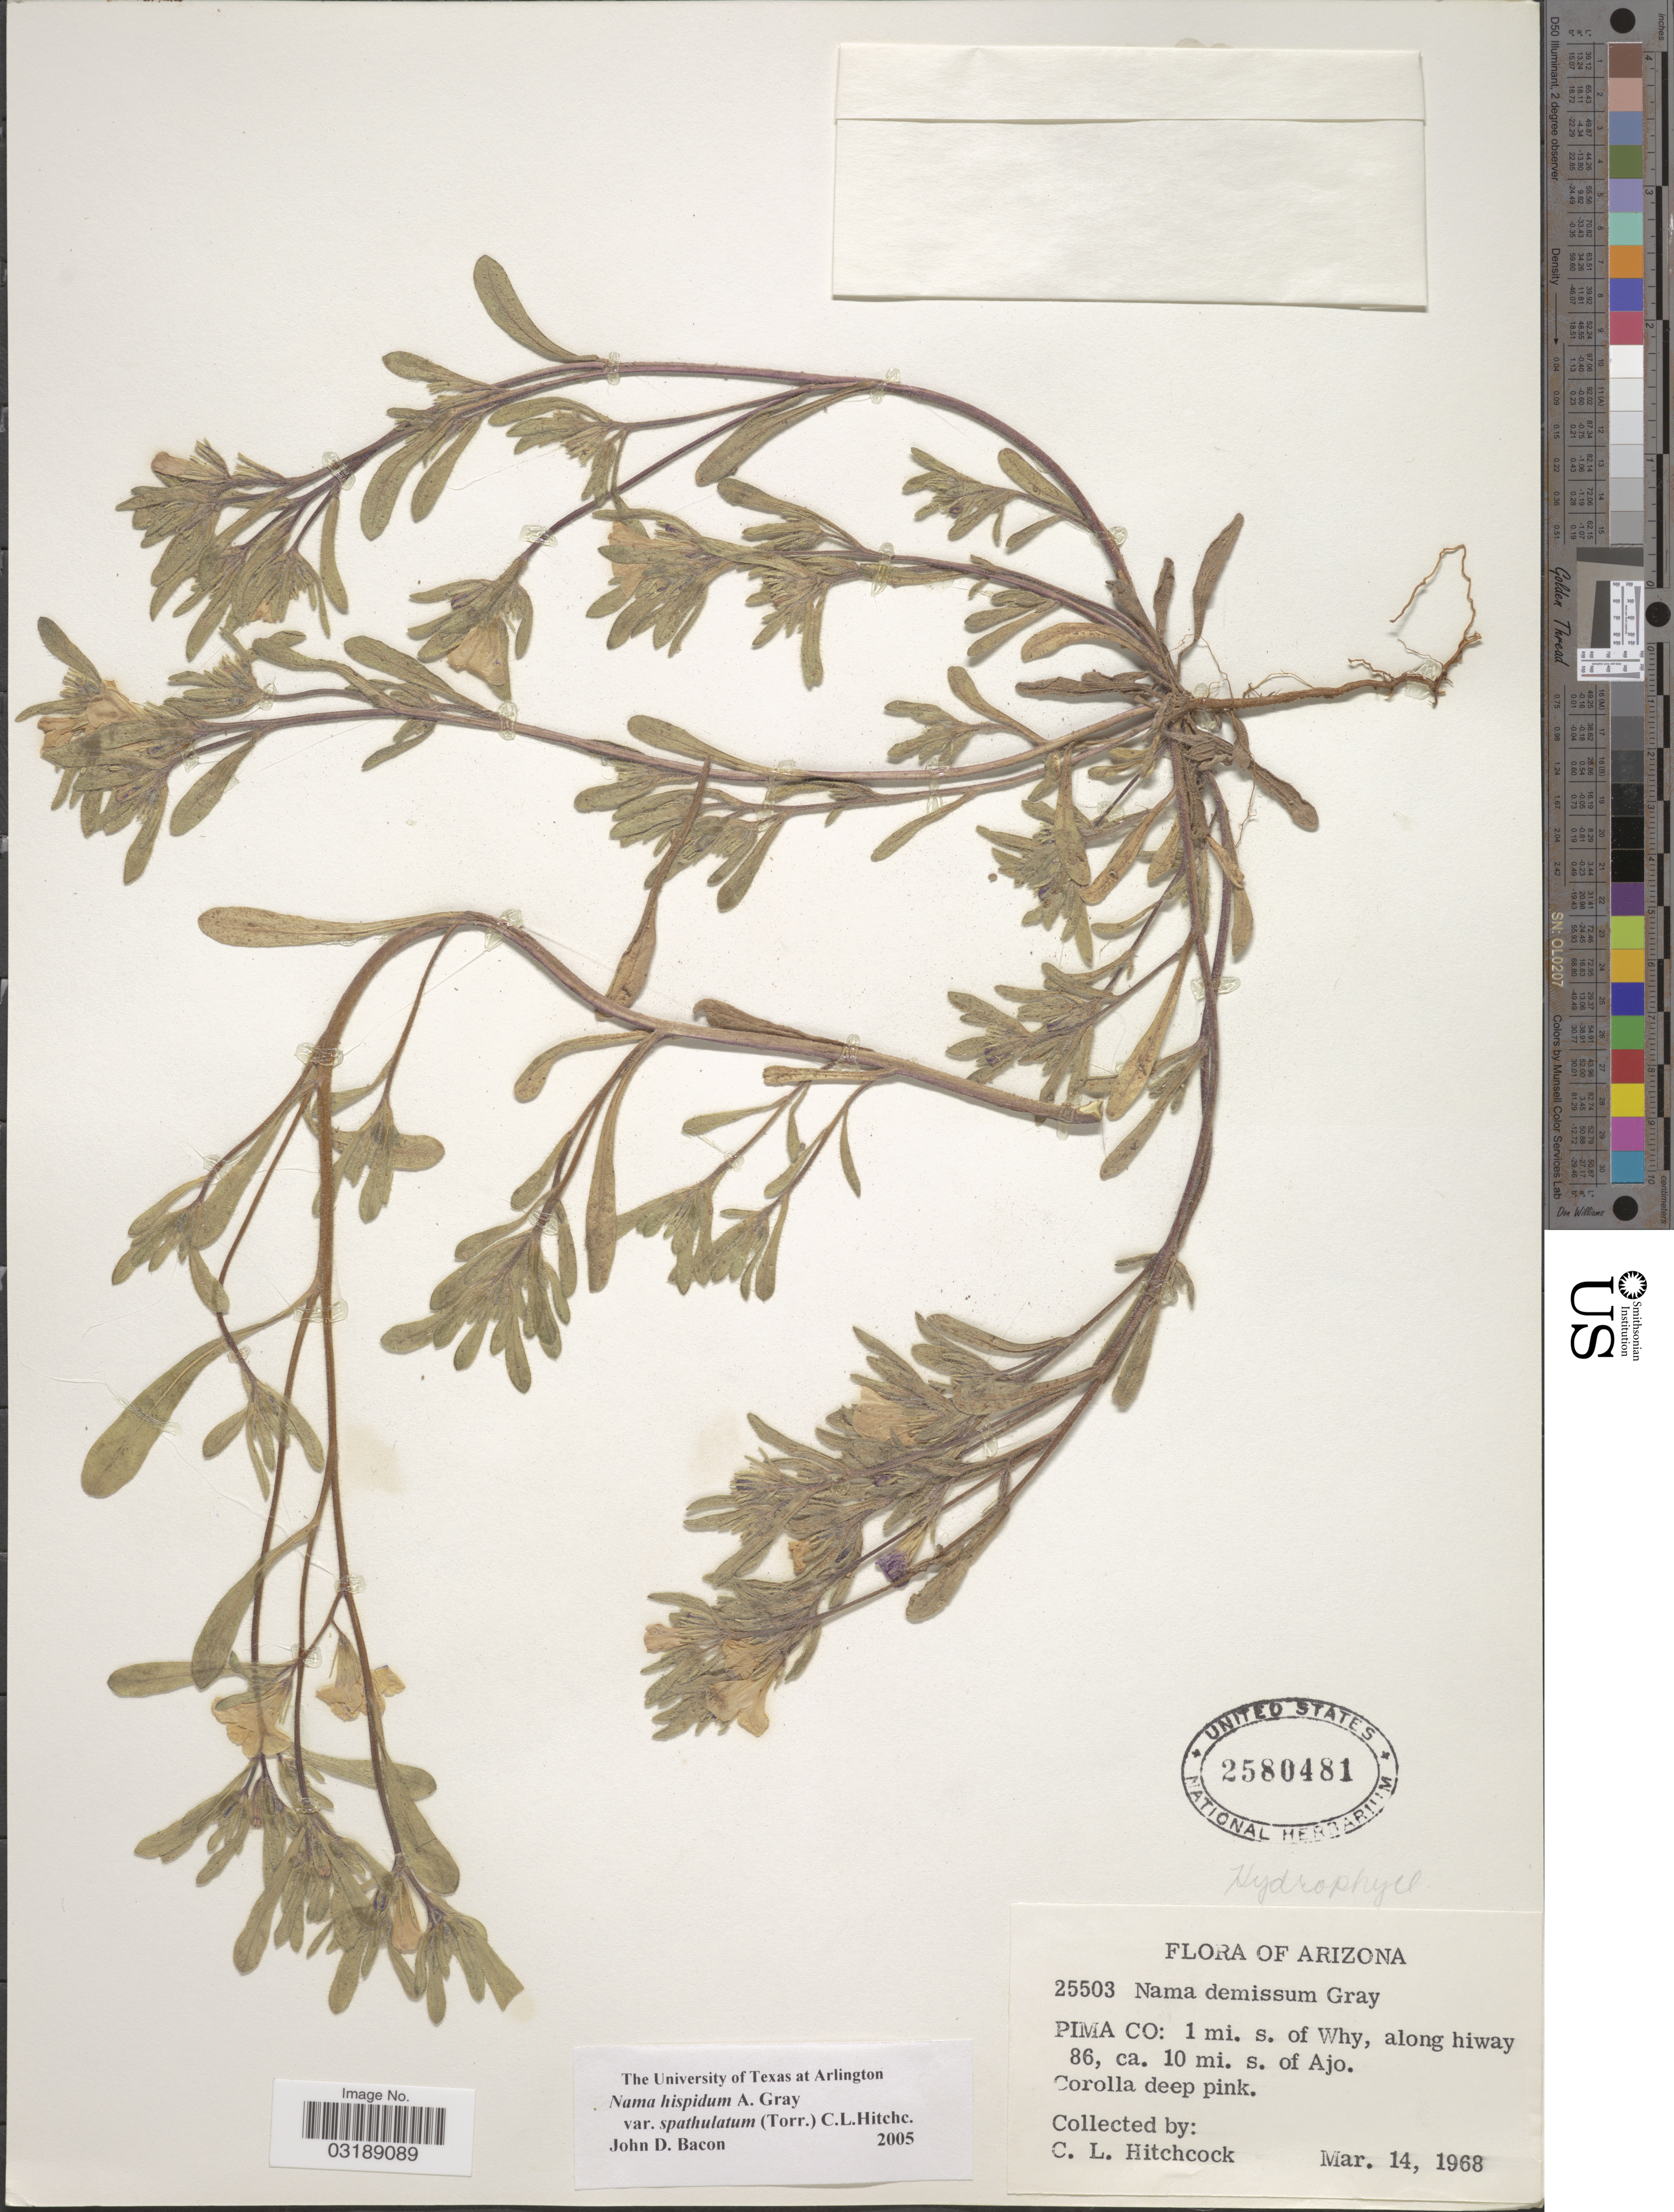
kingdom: Plantae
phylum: Tracheophyta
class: Magnoliopsida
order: Boraginales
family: Namaceae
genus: Nama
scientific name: Nama hispida var. spathulatum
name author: (Torr.) C.L. Hitchc.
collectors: C. L. Hitchcock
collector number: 25503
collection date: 1968-03-14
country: United States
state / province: Arizona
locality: Pima Co.: 1 mi. s. of Why, along hiway 86, ca. 10 mi. s. of Ajo.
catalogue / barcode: US 2580481